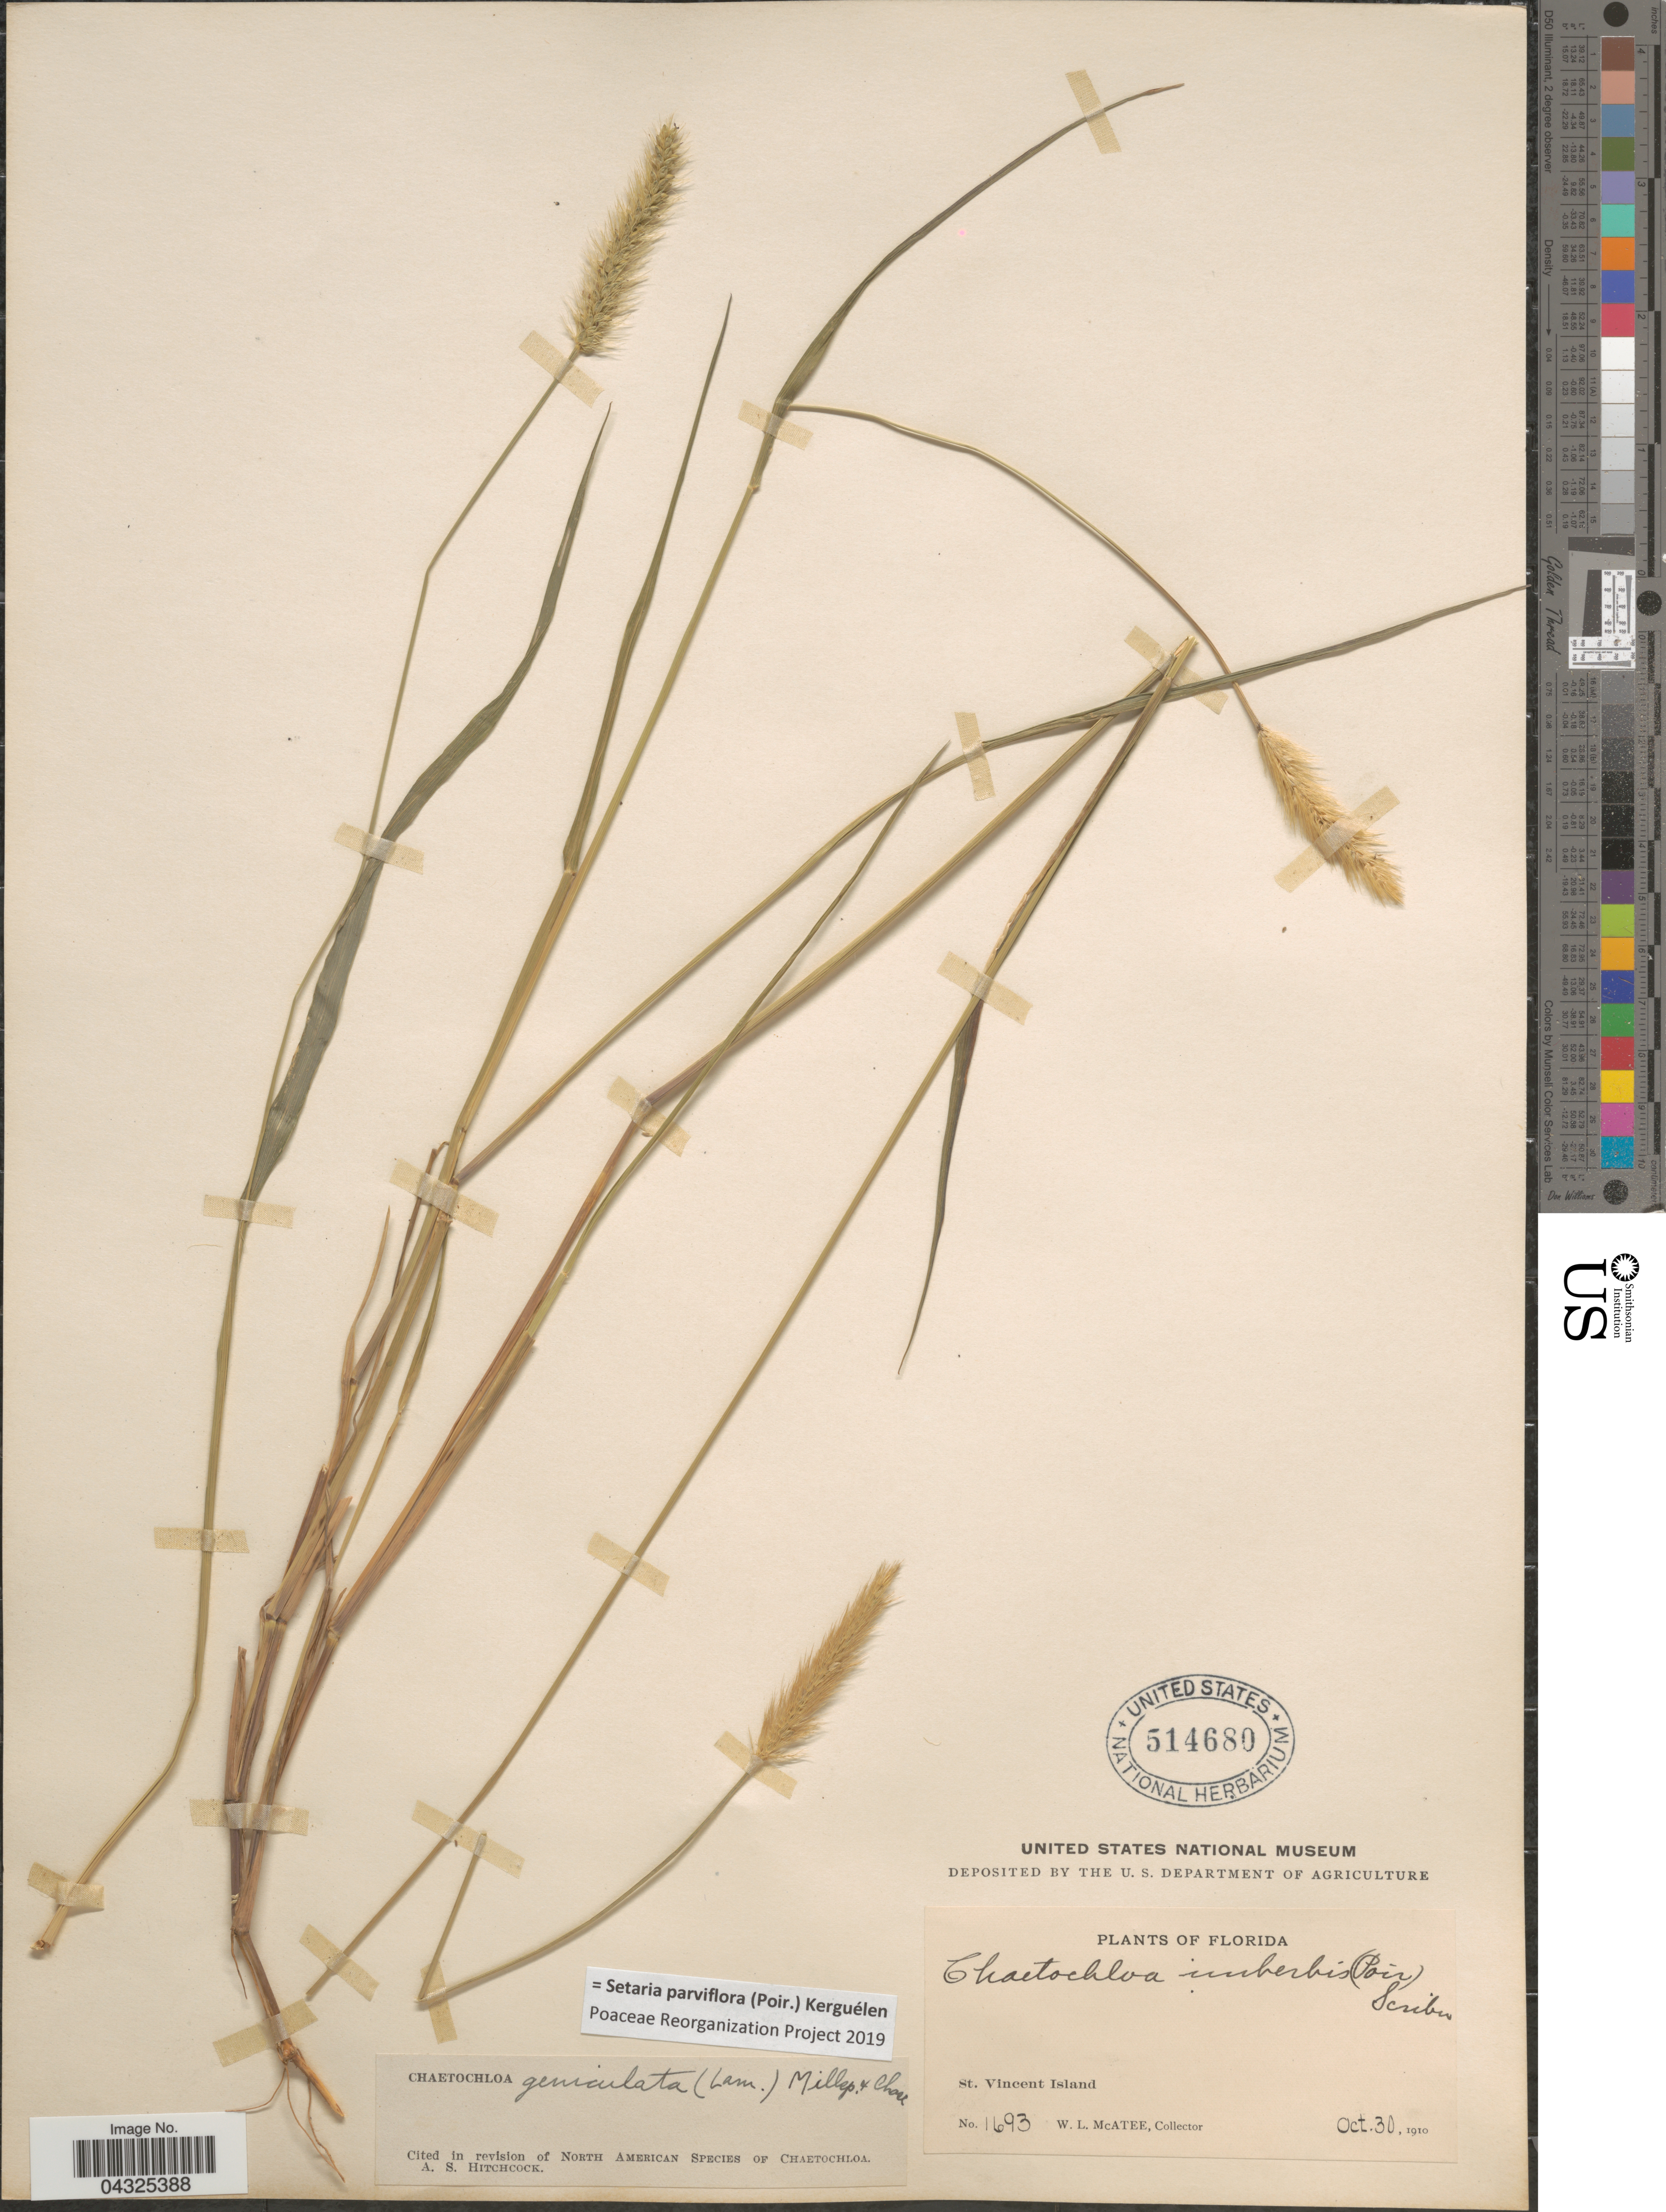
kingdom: Plantae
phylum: Tracheophyta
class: Liliopsida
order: Poales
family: Poaceae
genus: Setaria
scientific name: Setaria parviflora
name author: (Poir.) Kerguélen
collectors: W. McAtee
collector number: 1693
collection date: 1910-10-30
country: United States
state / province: Florida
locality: St. Vincent Island.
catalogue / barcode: US 514680